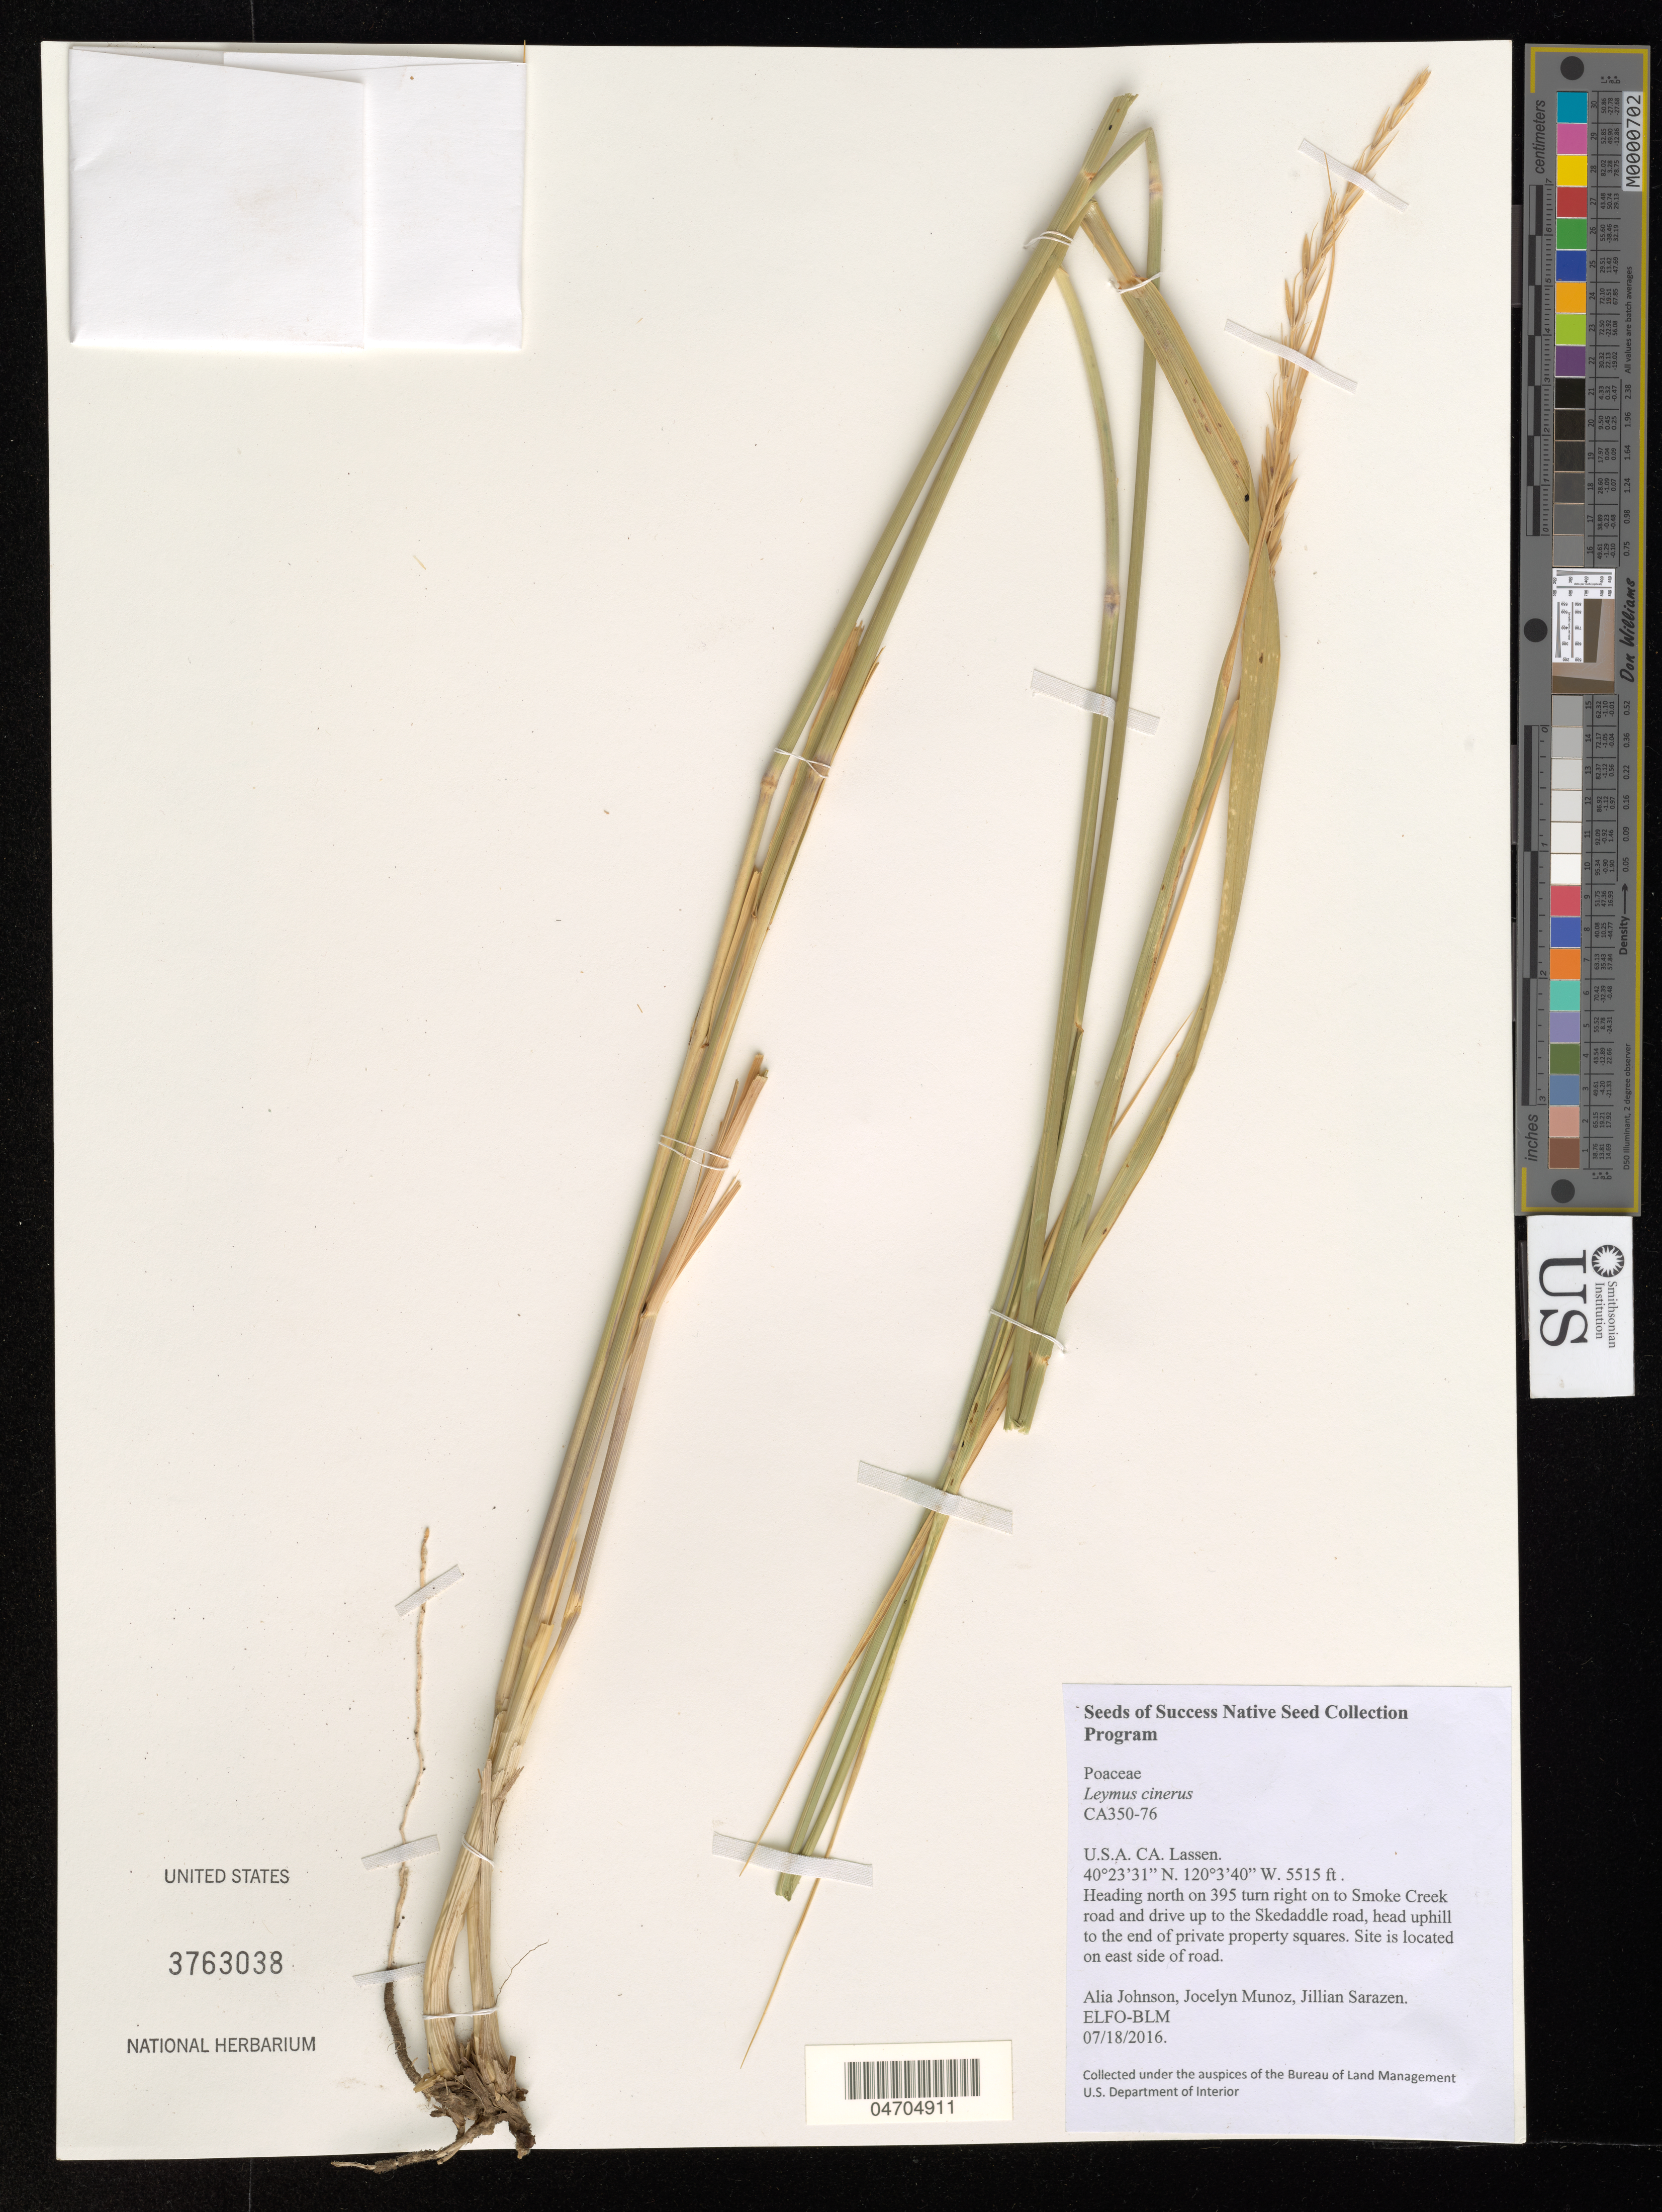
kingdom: Plantae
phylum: Tracheophyta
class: Liliopsida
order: Poales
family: Poaceae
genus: Leymus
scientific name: Leymus cinereus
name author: (Scribn. & Merr.) Á. Löve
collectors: A. Johnson, J. Munoz & J. Sarazen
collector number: CA350-76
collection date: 2016-07-18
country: United States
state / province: California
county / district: Lassen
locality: Lassen. Heading north on 395 turn right on to Smoke Creek road and drive up to the Skedaddle road, head uphill to the end of private property squares. Site is located on east side of road.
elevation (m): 1681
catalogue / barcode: US 3763038